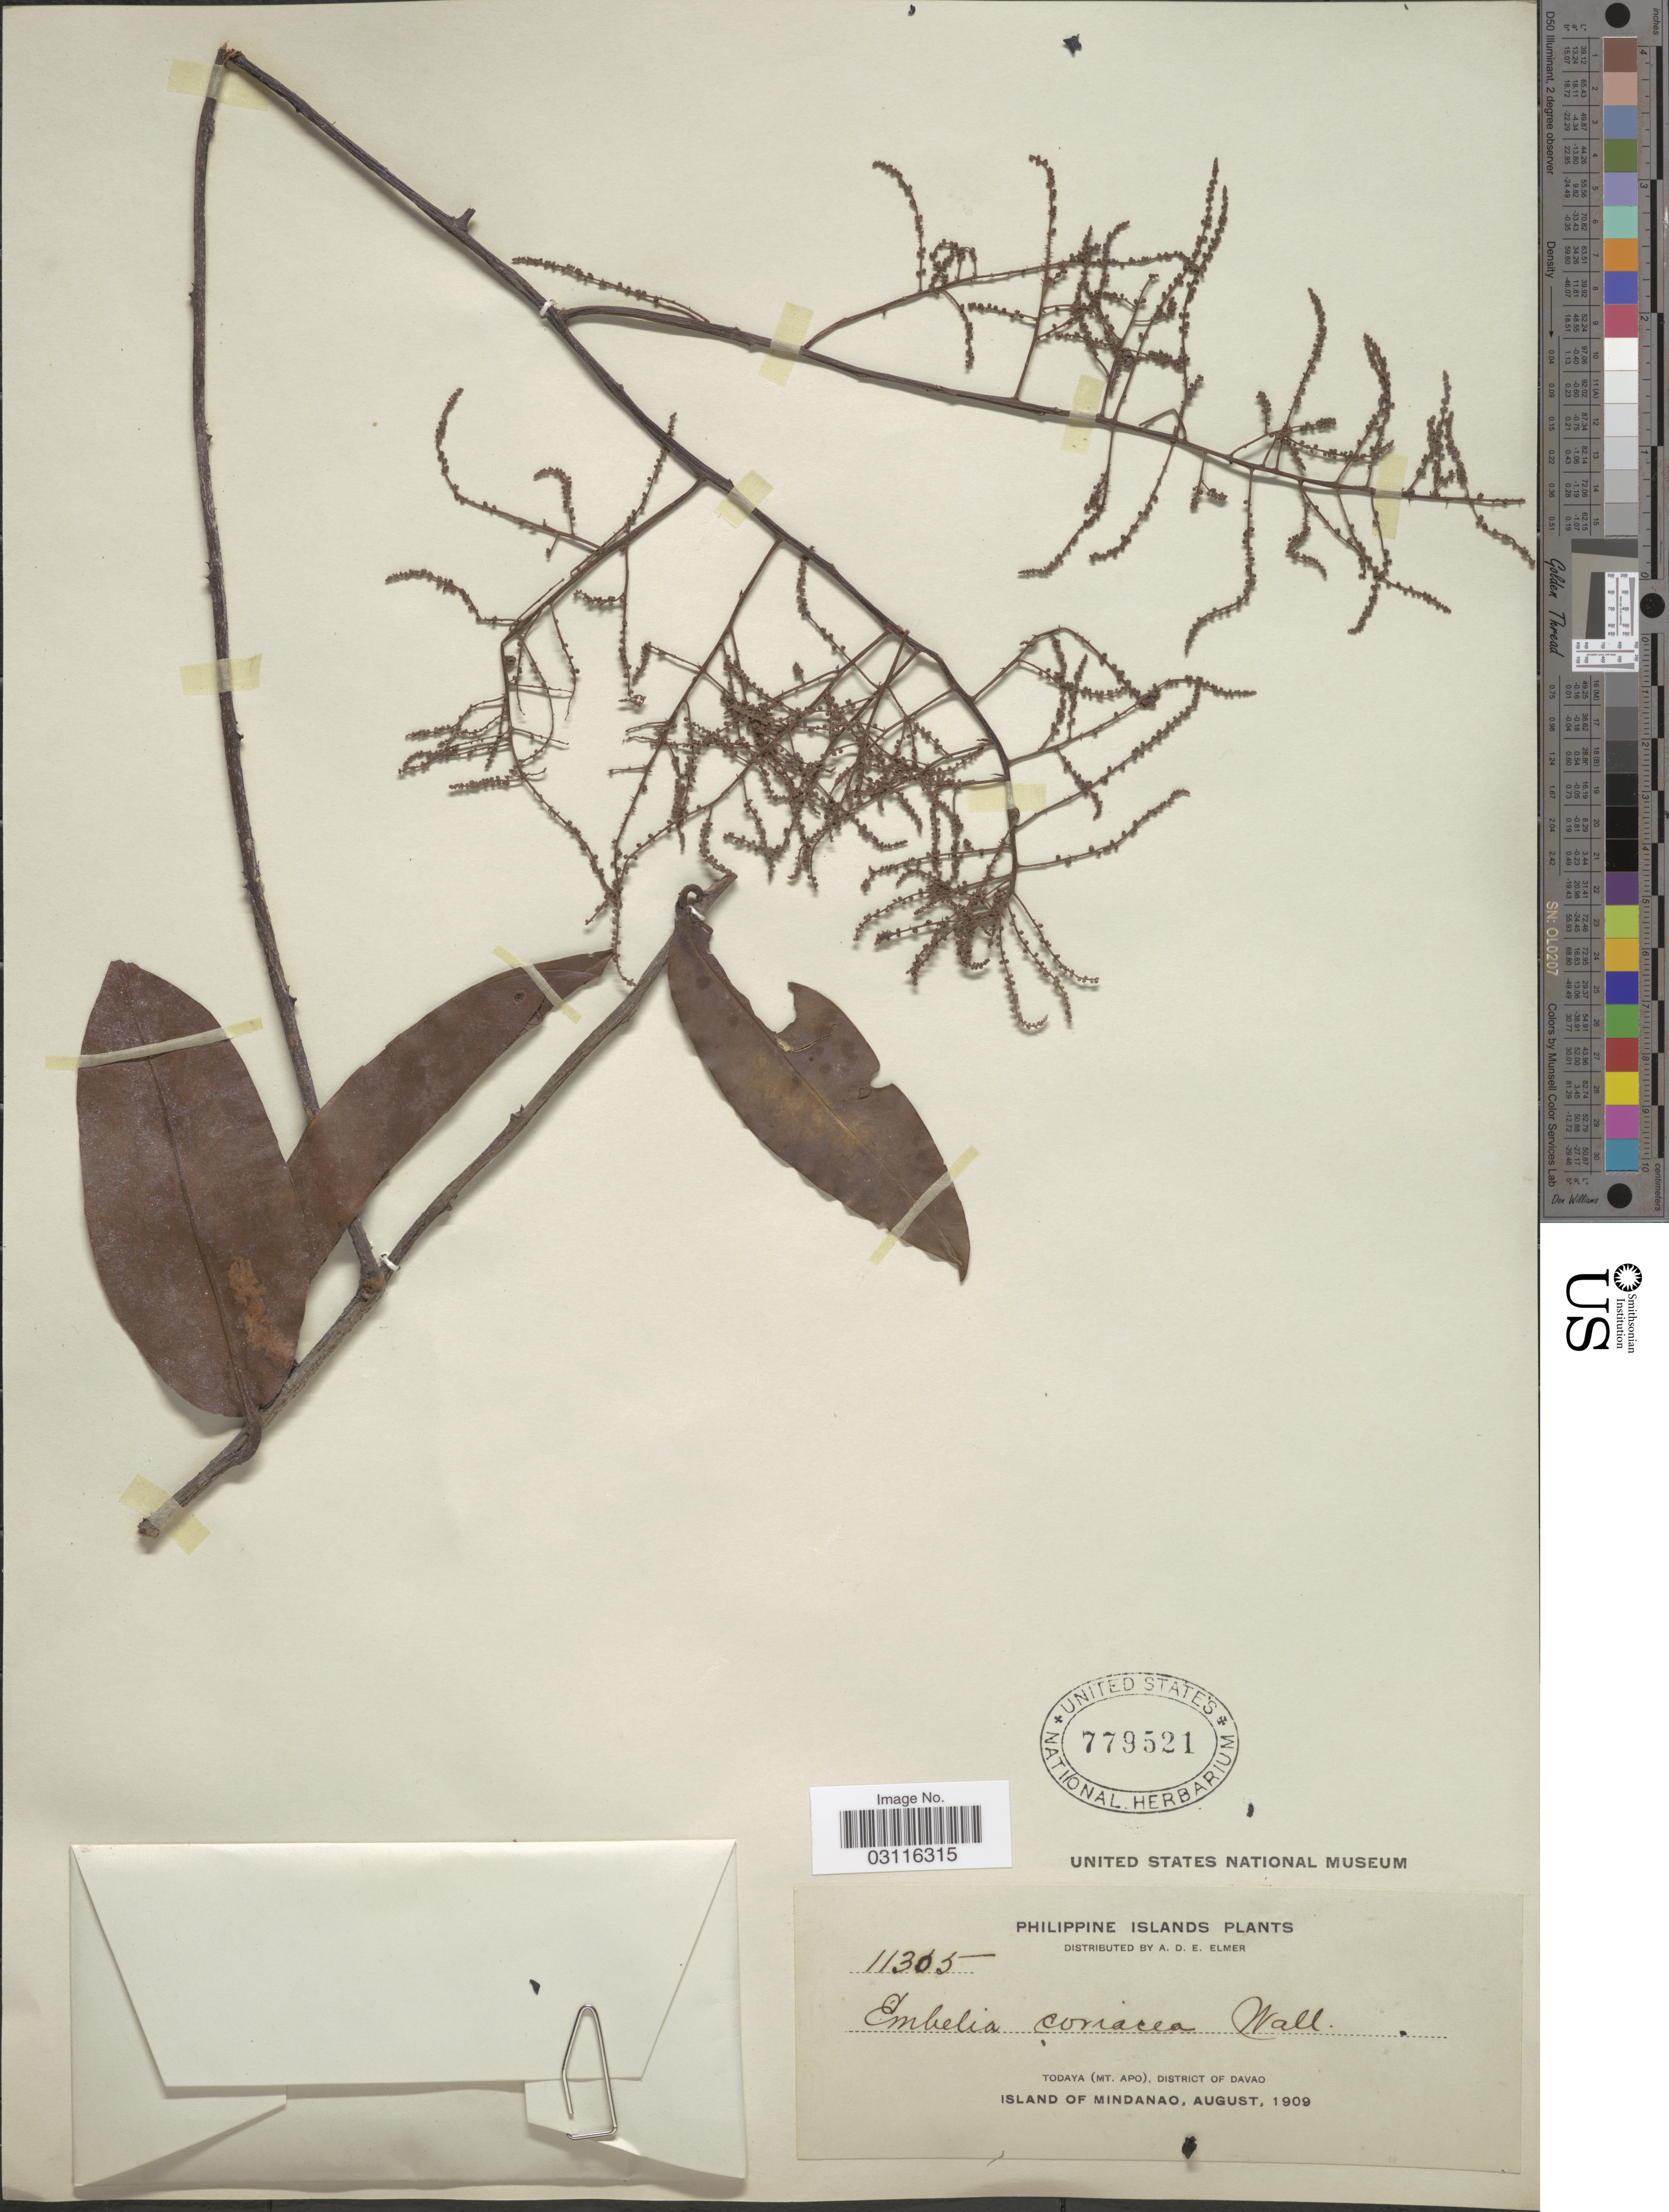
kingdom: Plantae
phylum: Tracheophyta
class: Magnoliopsida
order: Ericales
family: Primulaceae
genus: Embelia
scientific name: Embelia coriacea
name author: Wall. ex A. DC.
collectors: A. D. E. Elmer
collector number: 11305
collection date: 1909-08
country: Philippines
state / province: Davao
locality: Todaya (Mt. Apo), District of Davao. Island of Mindanao.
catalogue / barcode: US 779521